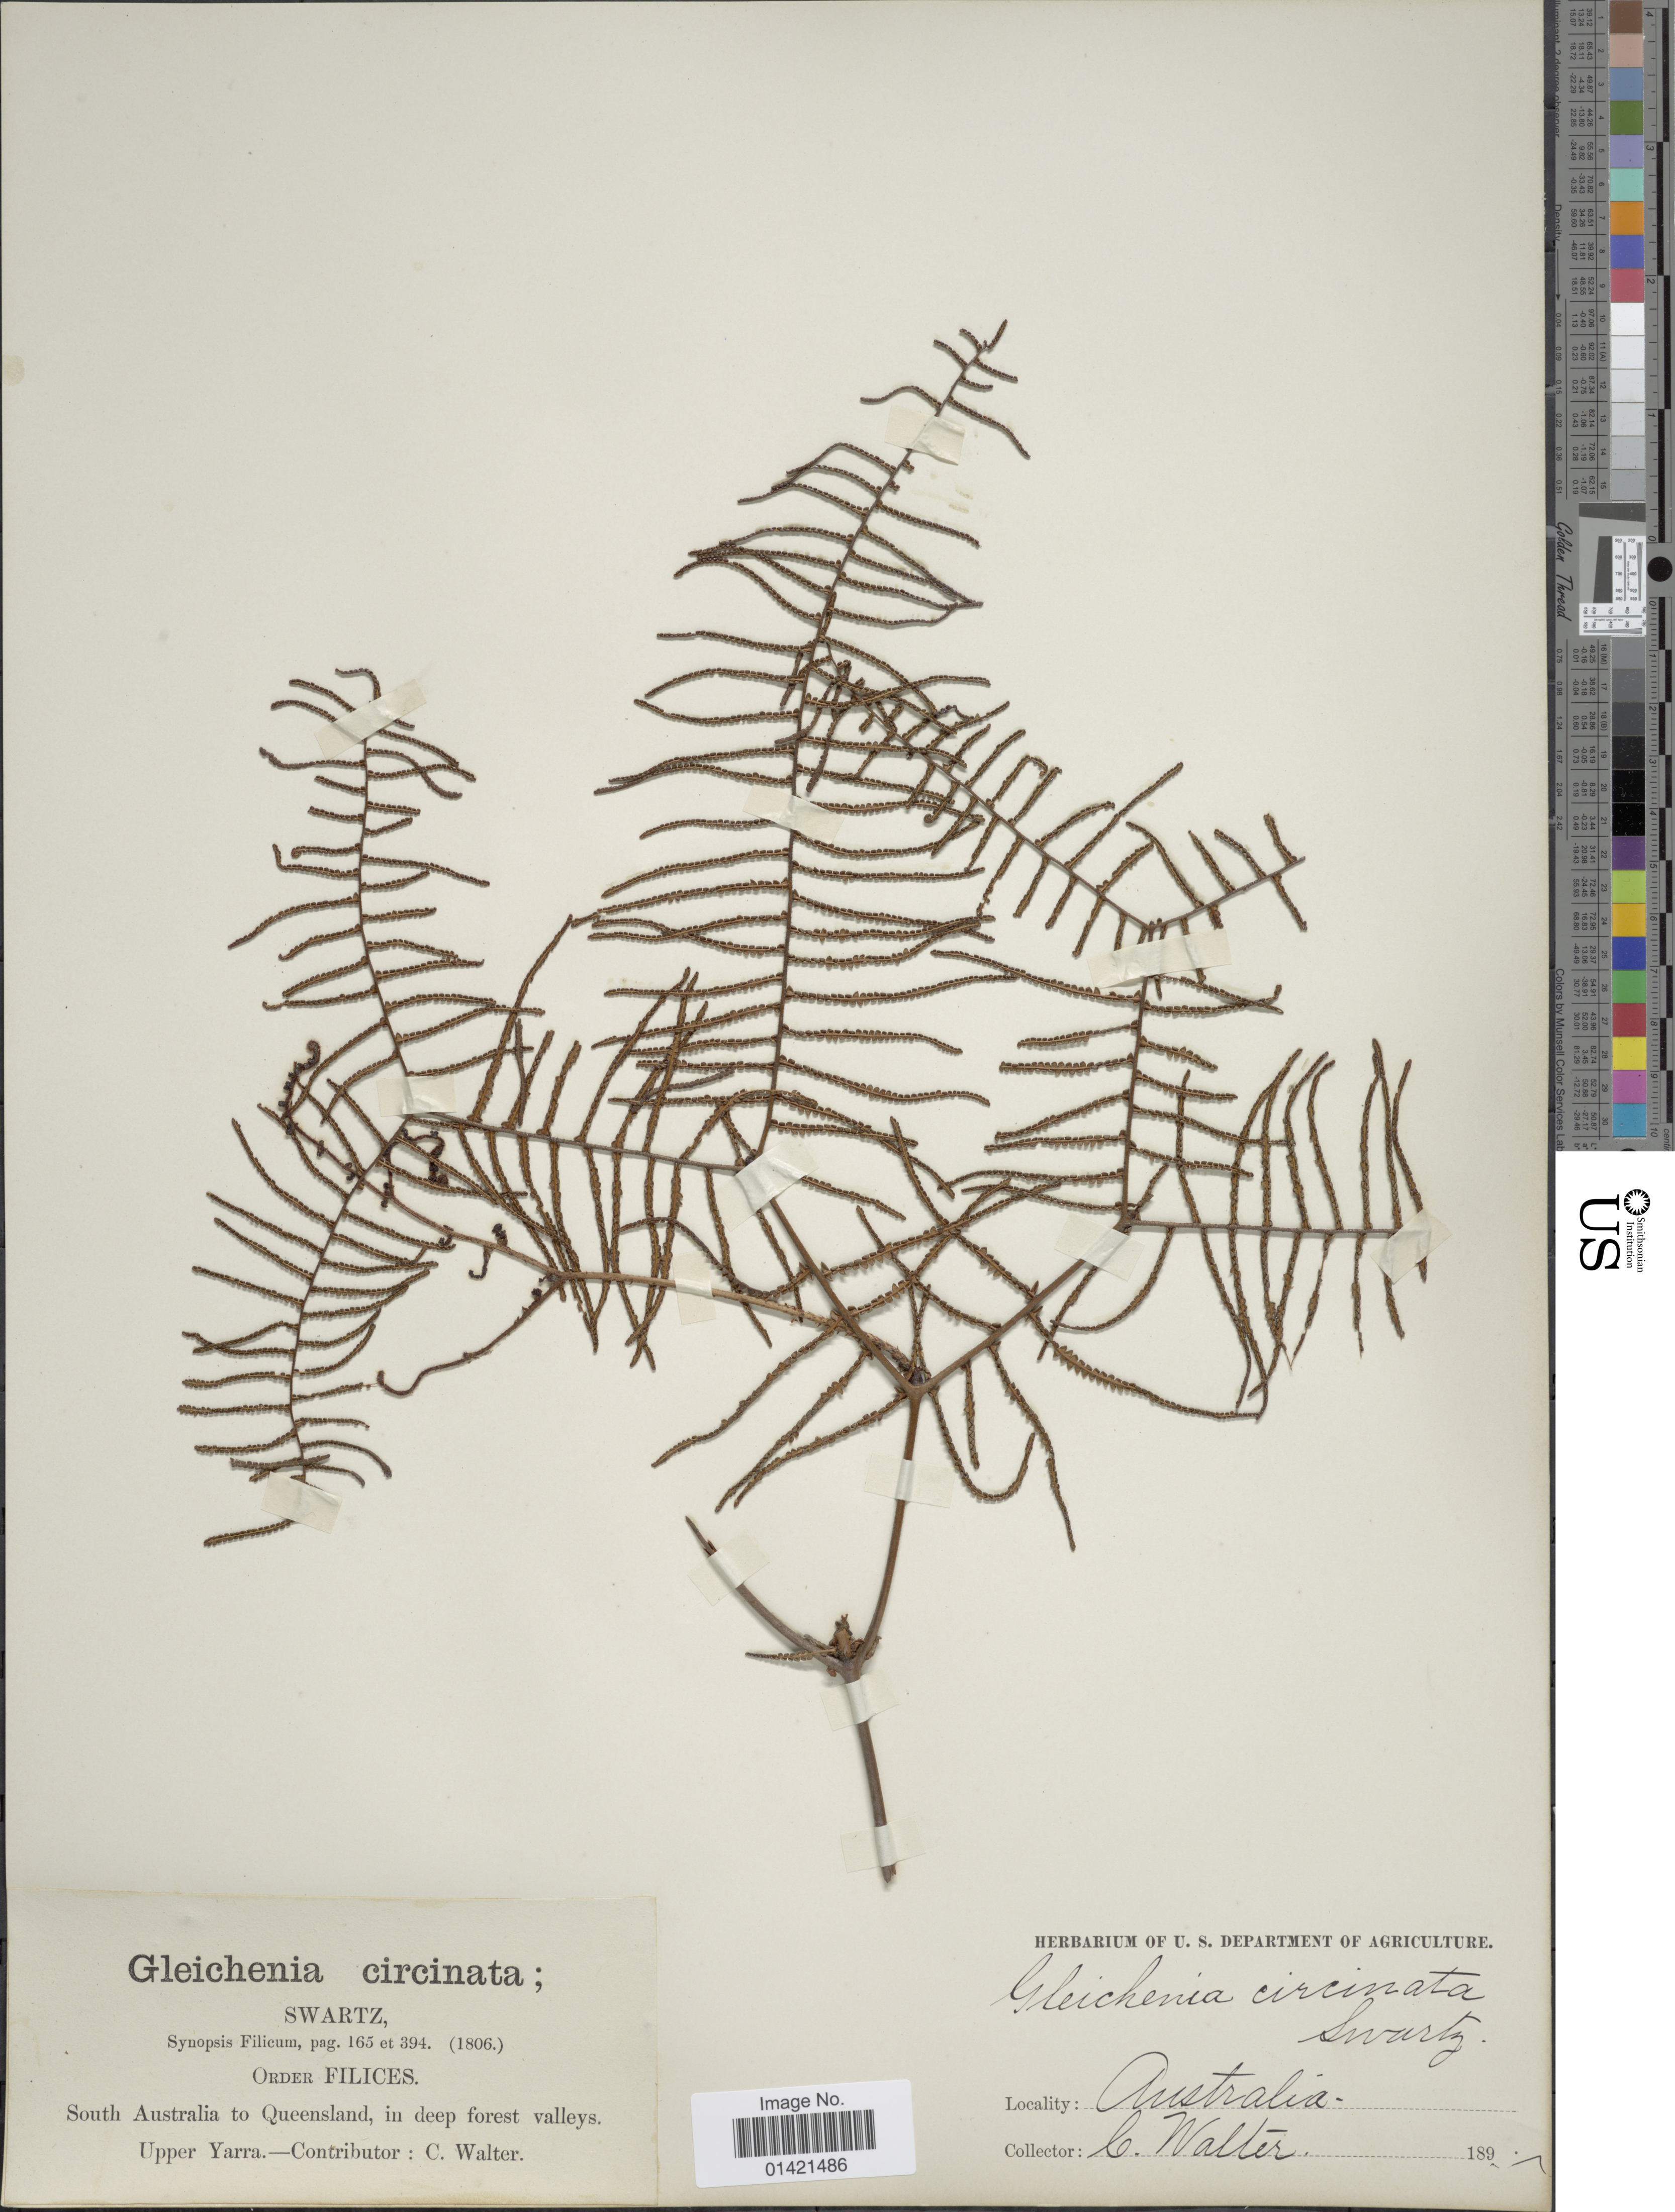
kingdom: Plantae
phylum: Tracheophyta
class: Polypodiopsida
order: Gleicheniales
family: Gleicheniaceae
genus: Gleichenia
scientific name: Gleichenia microphylla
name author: R. Br.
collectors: C. Walter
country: Australia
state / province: Queensland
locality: South Australia to Queensland, in deep forest valleys. Upper Yara.